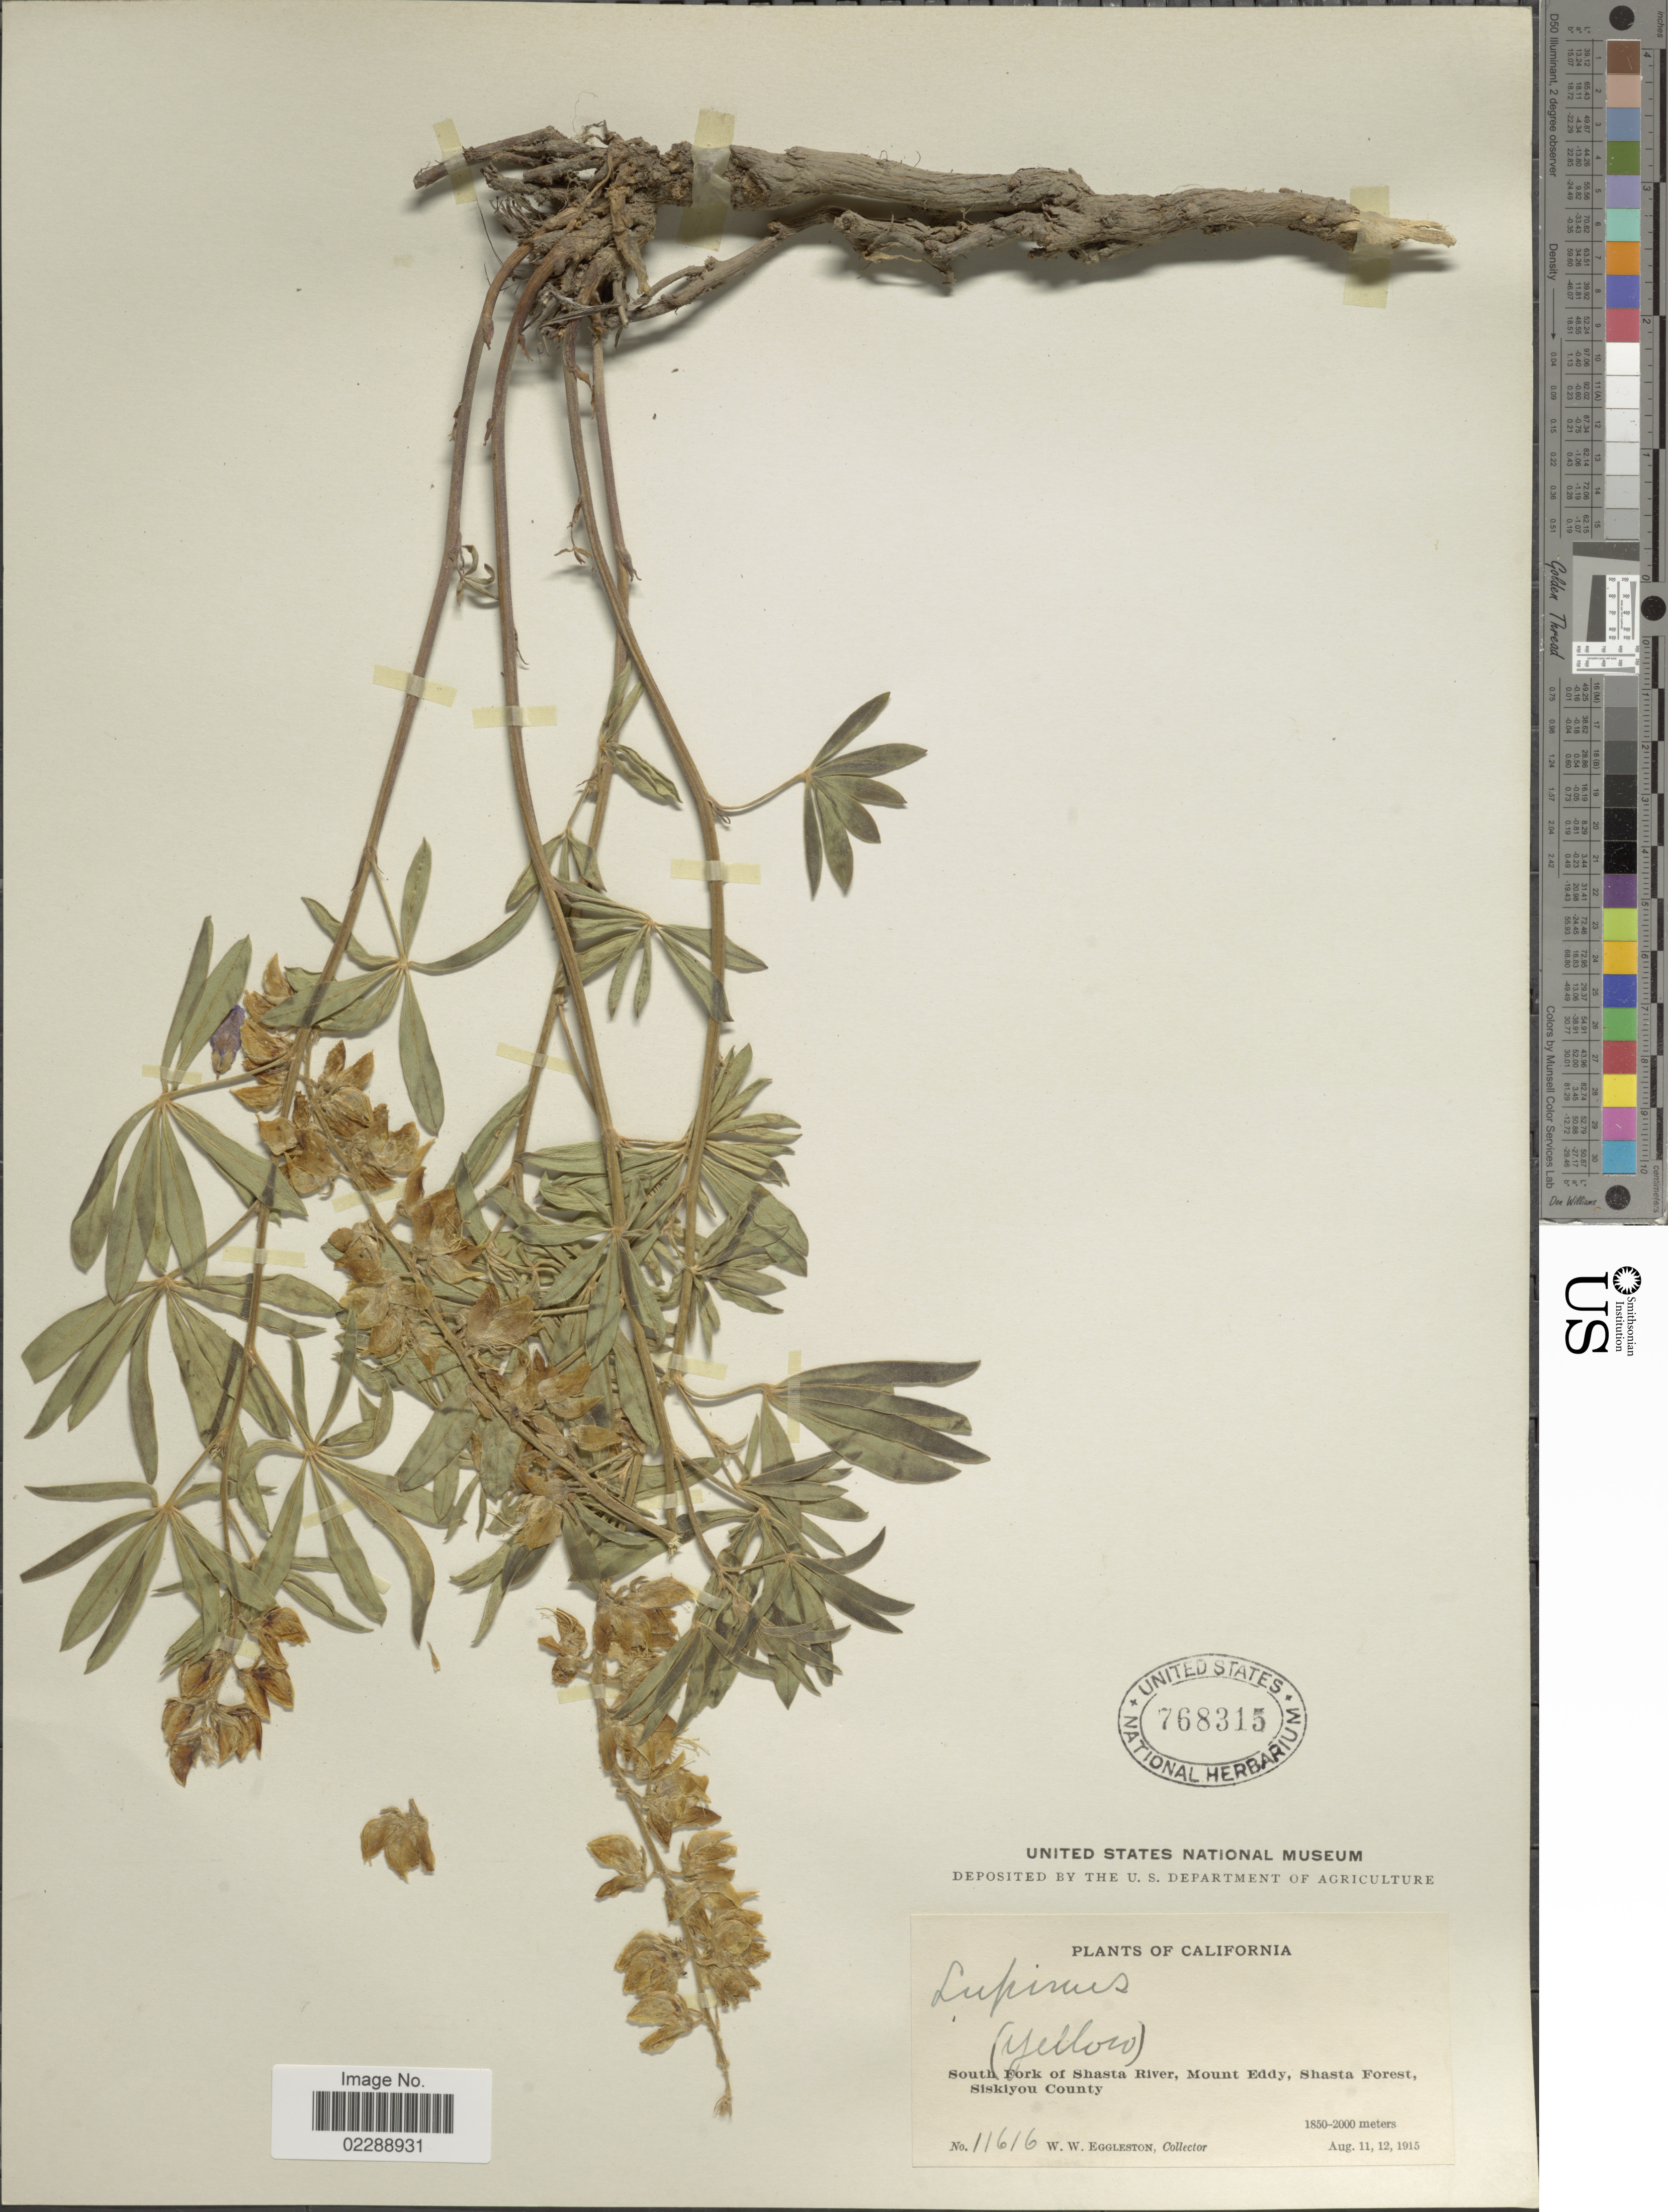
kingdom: Plantae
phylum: Tracheophyta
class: Magnoliopsida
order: Fabales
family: Fabaceae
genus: Lupinus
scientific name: Lupinus sp.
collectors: W. W. Eggleston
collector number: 11616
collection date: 1915-08-11/1915-08-12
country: United States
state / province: California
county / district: Siskiyou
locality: South Fork of Shasta River, Mount Eddy, Shasta Forest, Siskiyou County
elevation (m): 1850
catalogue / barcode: US 768315